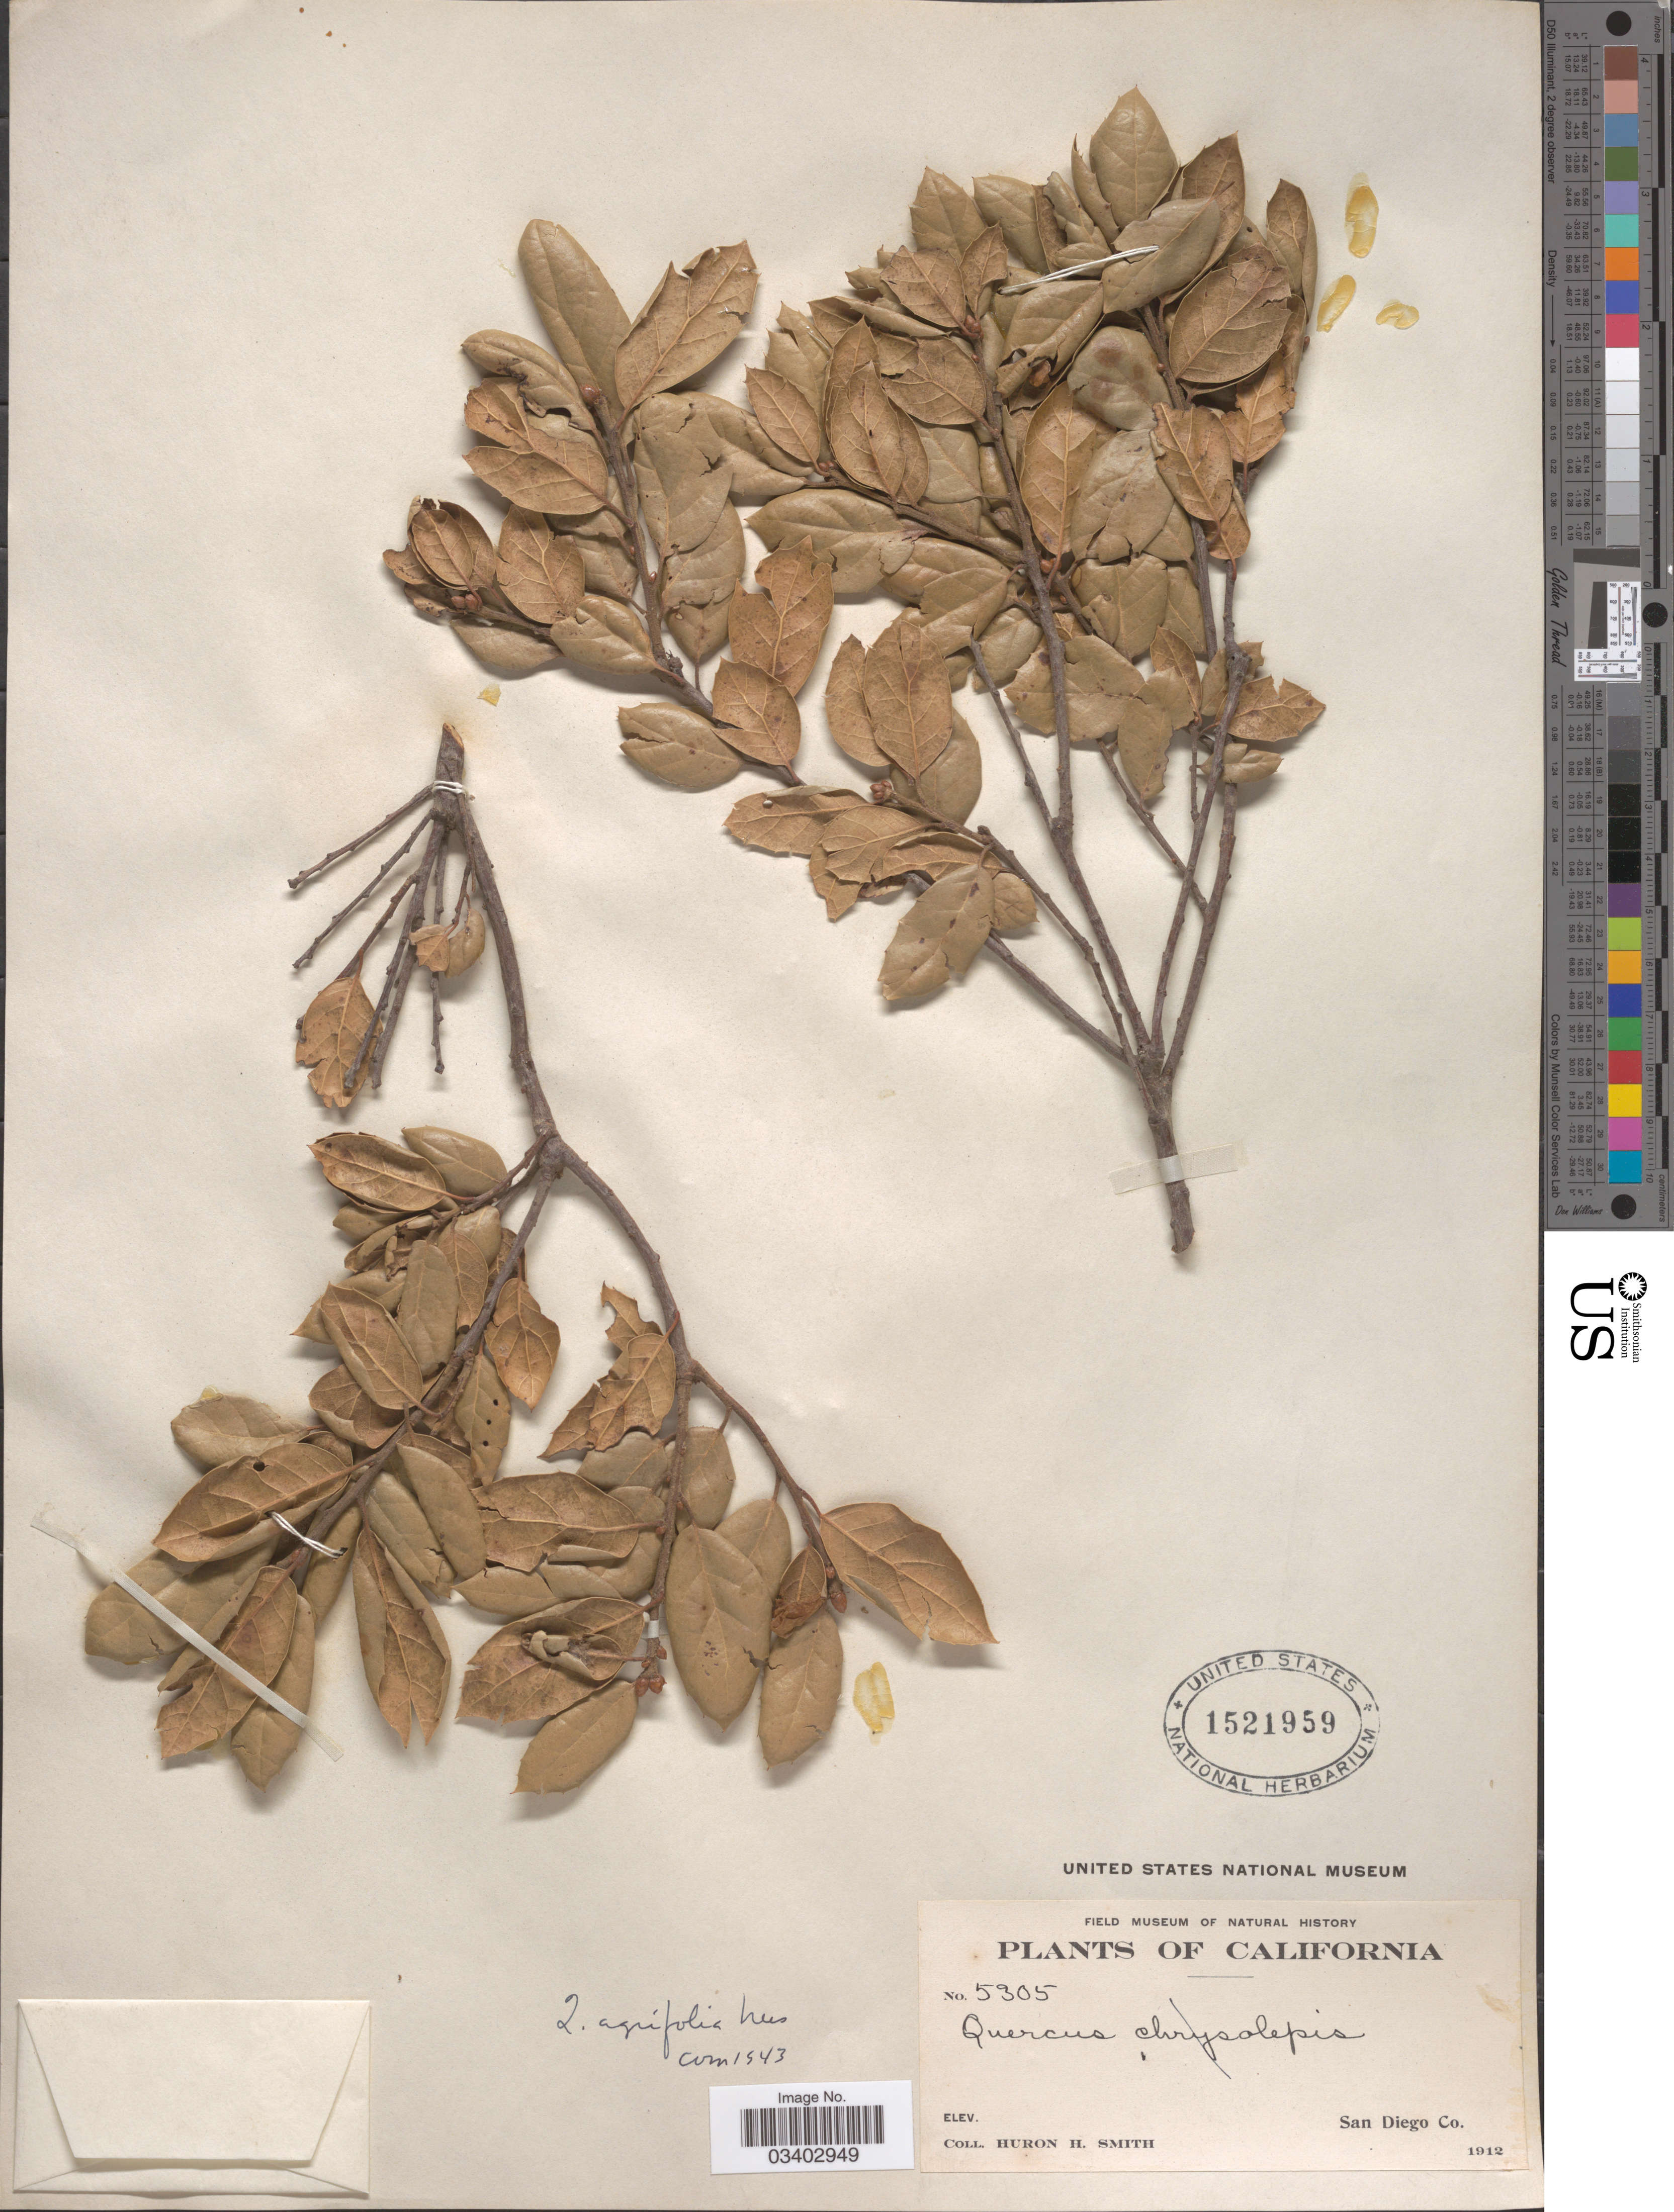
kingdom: Plantae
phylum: Tracheophyta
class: Magnoliopsida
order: Fagales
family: Fagaceae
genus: Quercus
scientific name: Quercus agrifolia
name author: Née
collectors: Huron H. Smith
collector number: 5305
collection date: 1912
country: United States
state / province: California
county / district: San Diego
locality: San Diego Co.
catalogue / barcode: US 1521959